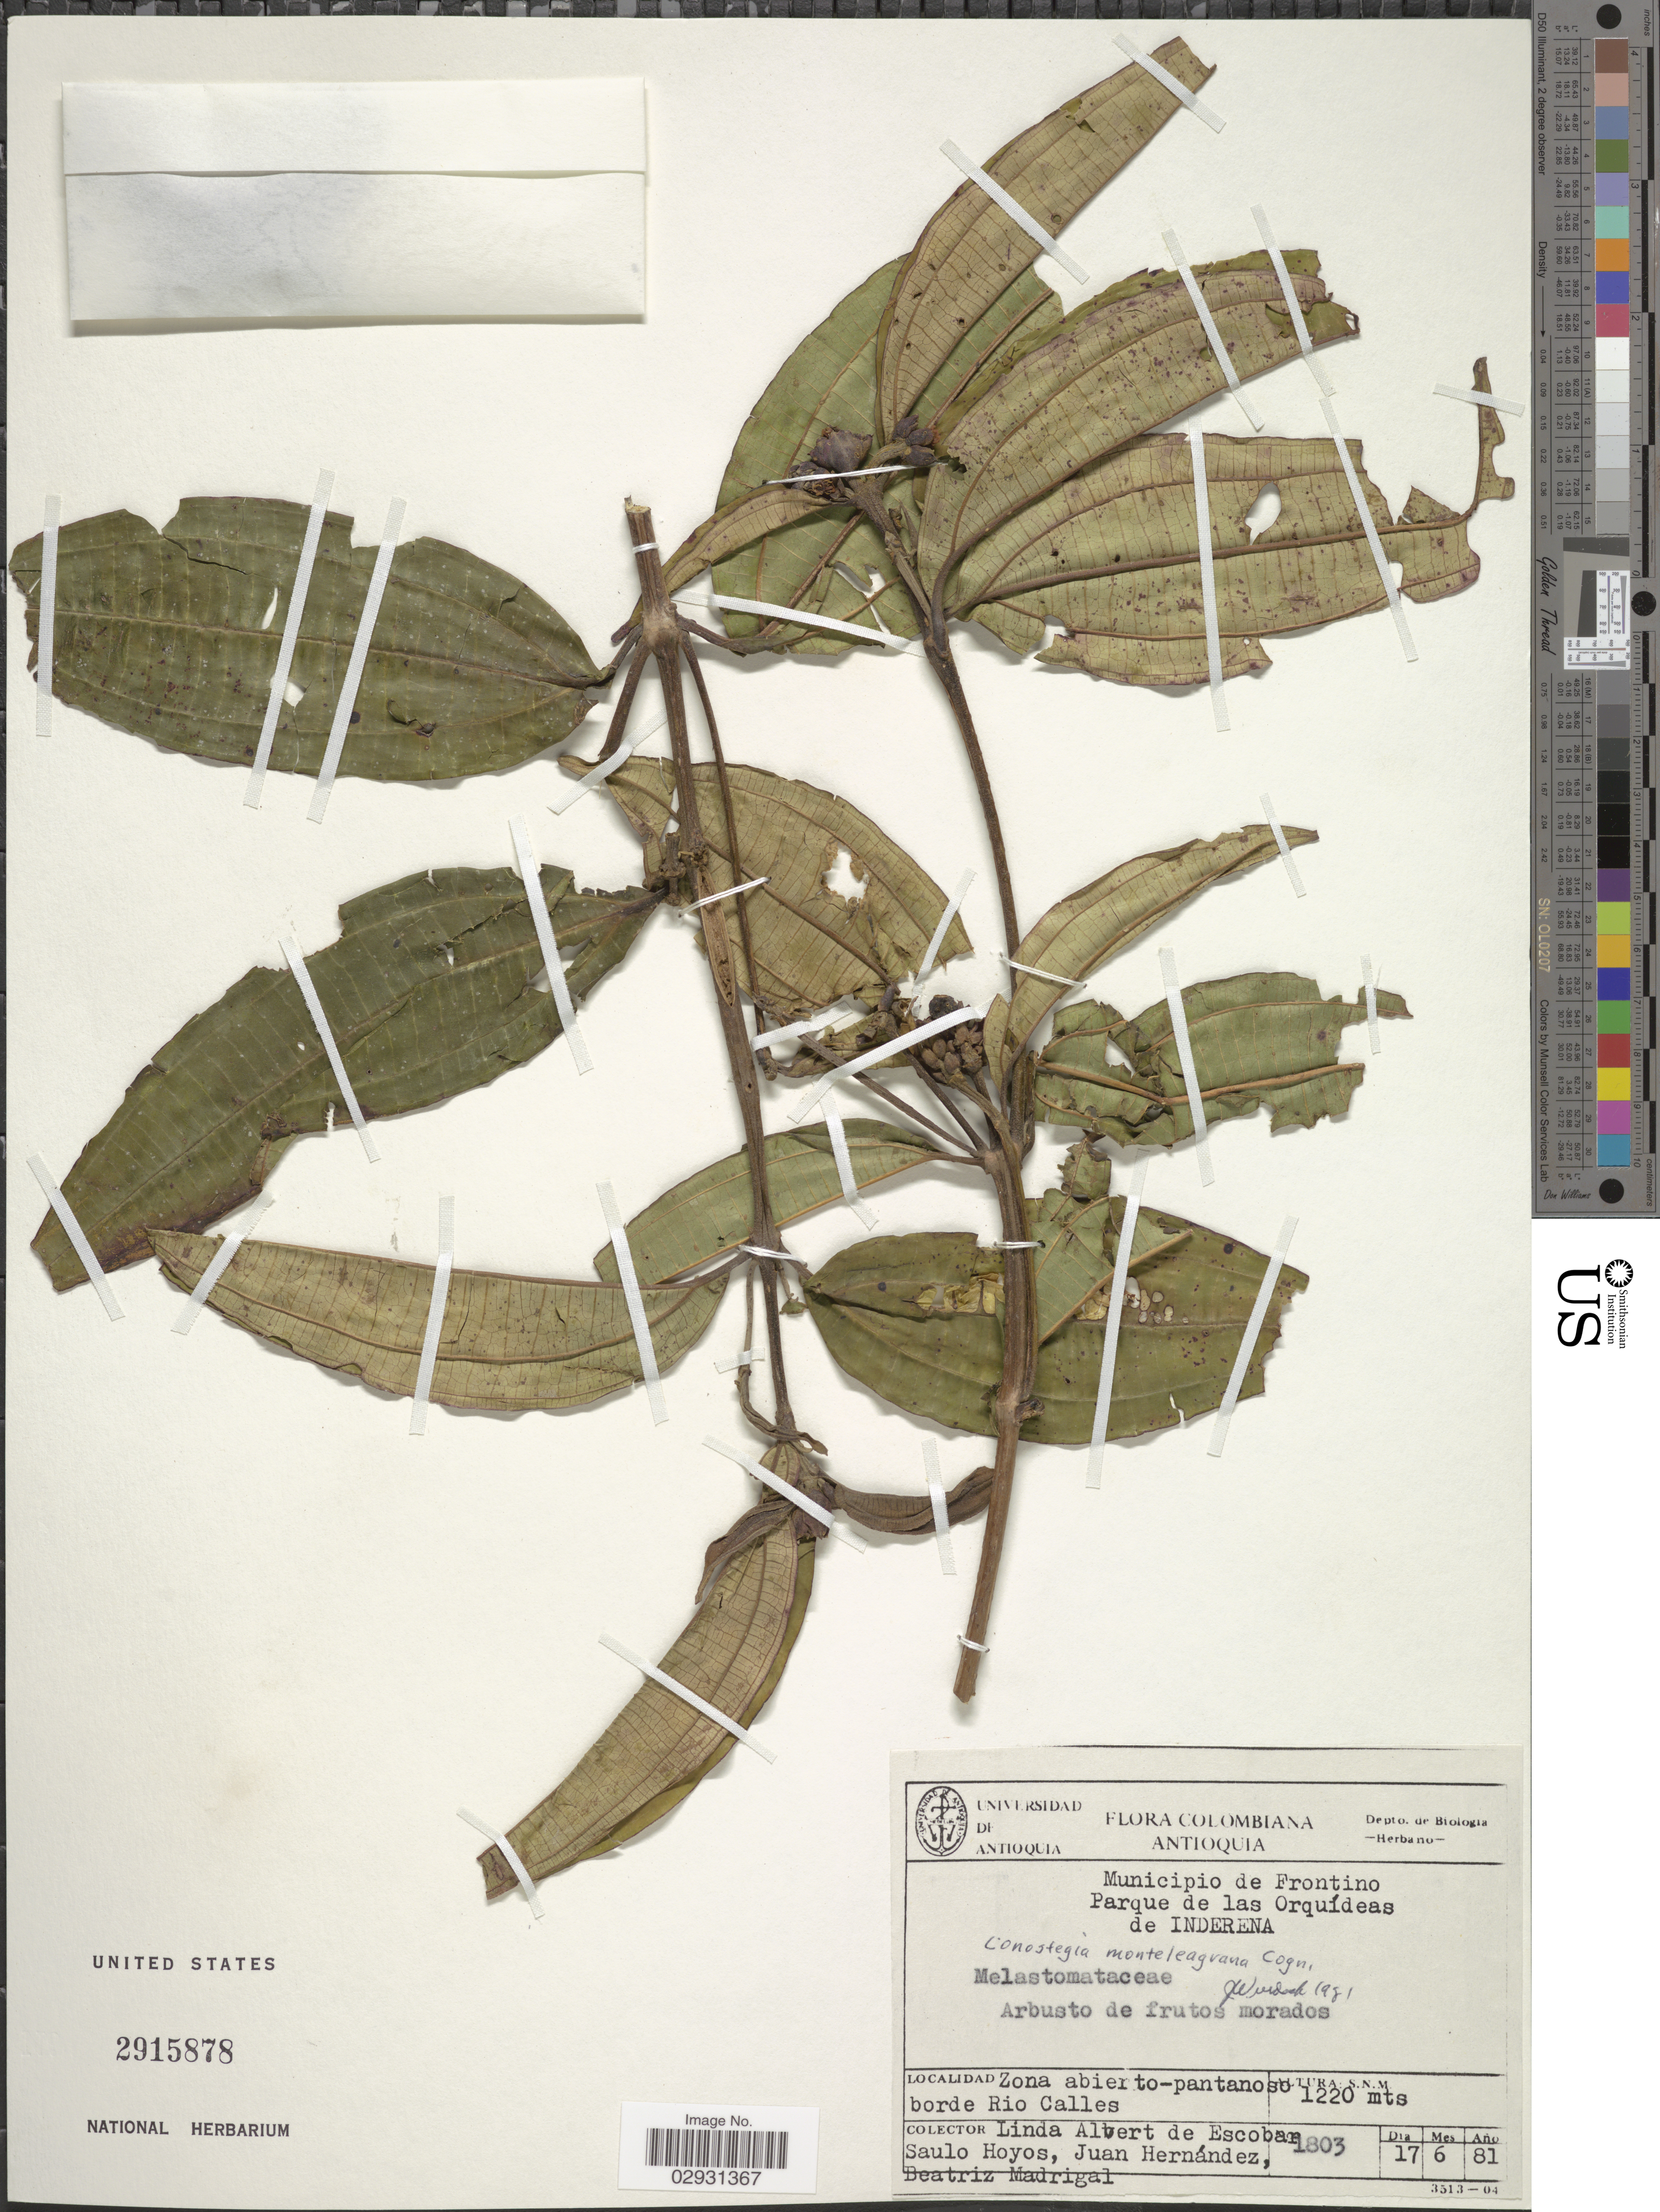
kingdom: Plantae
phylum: Tracheophyta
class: Magnoliopsida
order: Myrtales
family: Melastomataceae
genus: Conostegia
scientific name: Conostegia monteleagrana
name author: Cogn.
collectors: L. K. de Escobar, S. Hoyos, J. J. Hernandez & B. E. Madrigal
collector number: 1803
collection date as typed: Transcribed d/m/y: 17/6/81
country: Colombia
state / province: Antioquia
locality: Municipio de Frontino. Parque de las Orquídeas de Inderena. Zona abierto-pantanoso borde Rio Calles.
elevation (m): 1220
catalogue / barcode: US 2915878